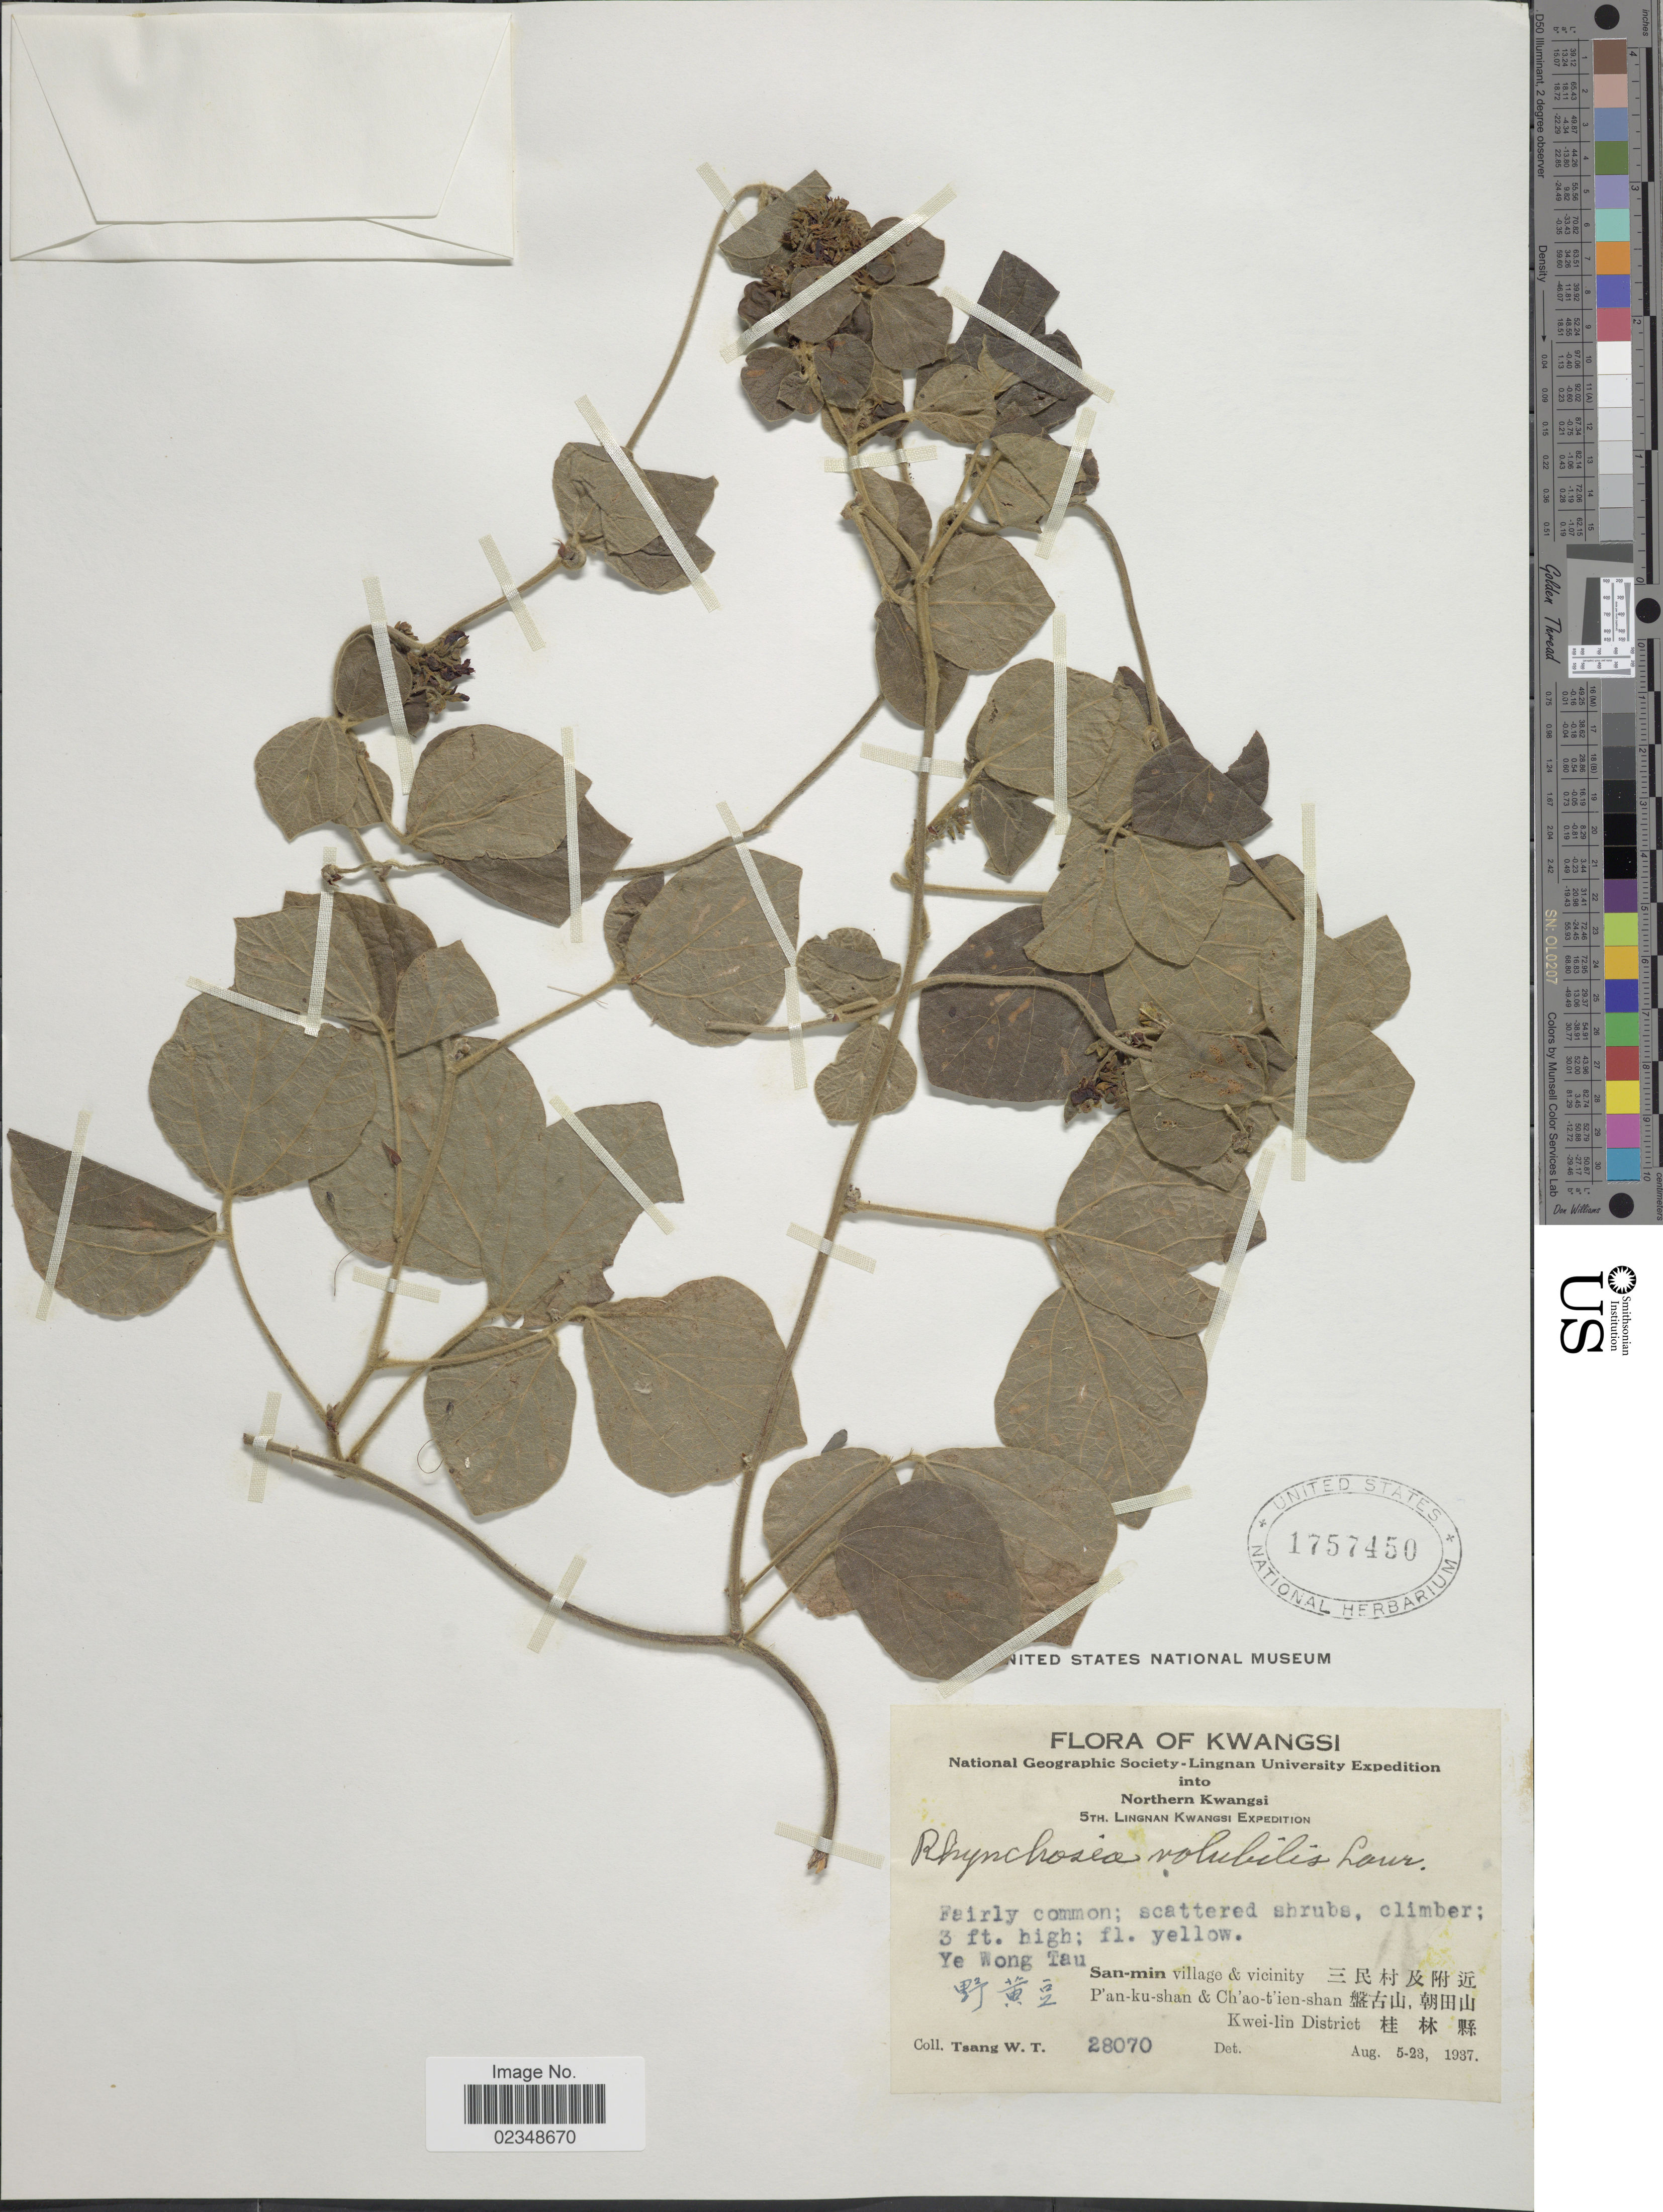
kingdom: Plantae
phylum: Tracheophyta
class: Magnoliopsida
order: Fabales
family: Fabaceae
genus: Rhynchosia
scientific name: Rhynchosia volubilis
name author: (Michx.) Wood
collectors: W. T. Tsang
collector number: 28070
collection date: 1937-08-05/1937-08-23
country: China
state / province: Guangxi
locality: Kwangsi, Northern Kwangsi, Ye Wong Tau, San-min village & vicinity, P'an-ku-shan & Ch'ao-t'ien-shan, Kwei-lin District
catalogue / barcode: US 1757450